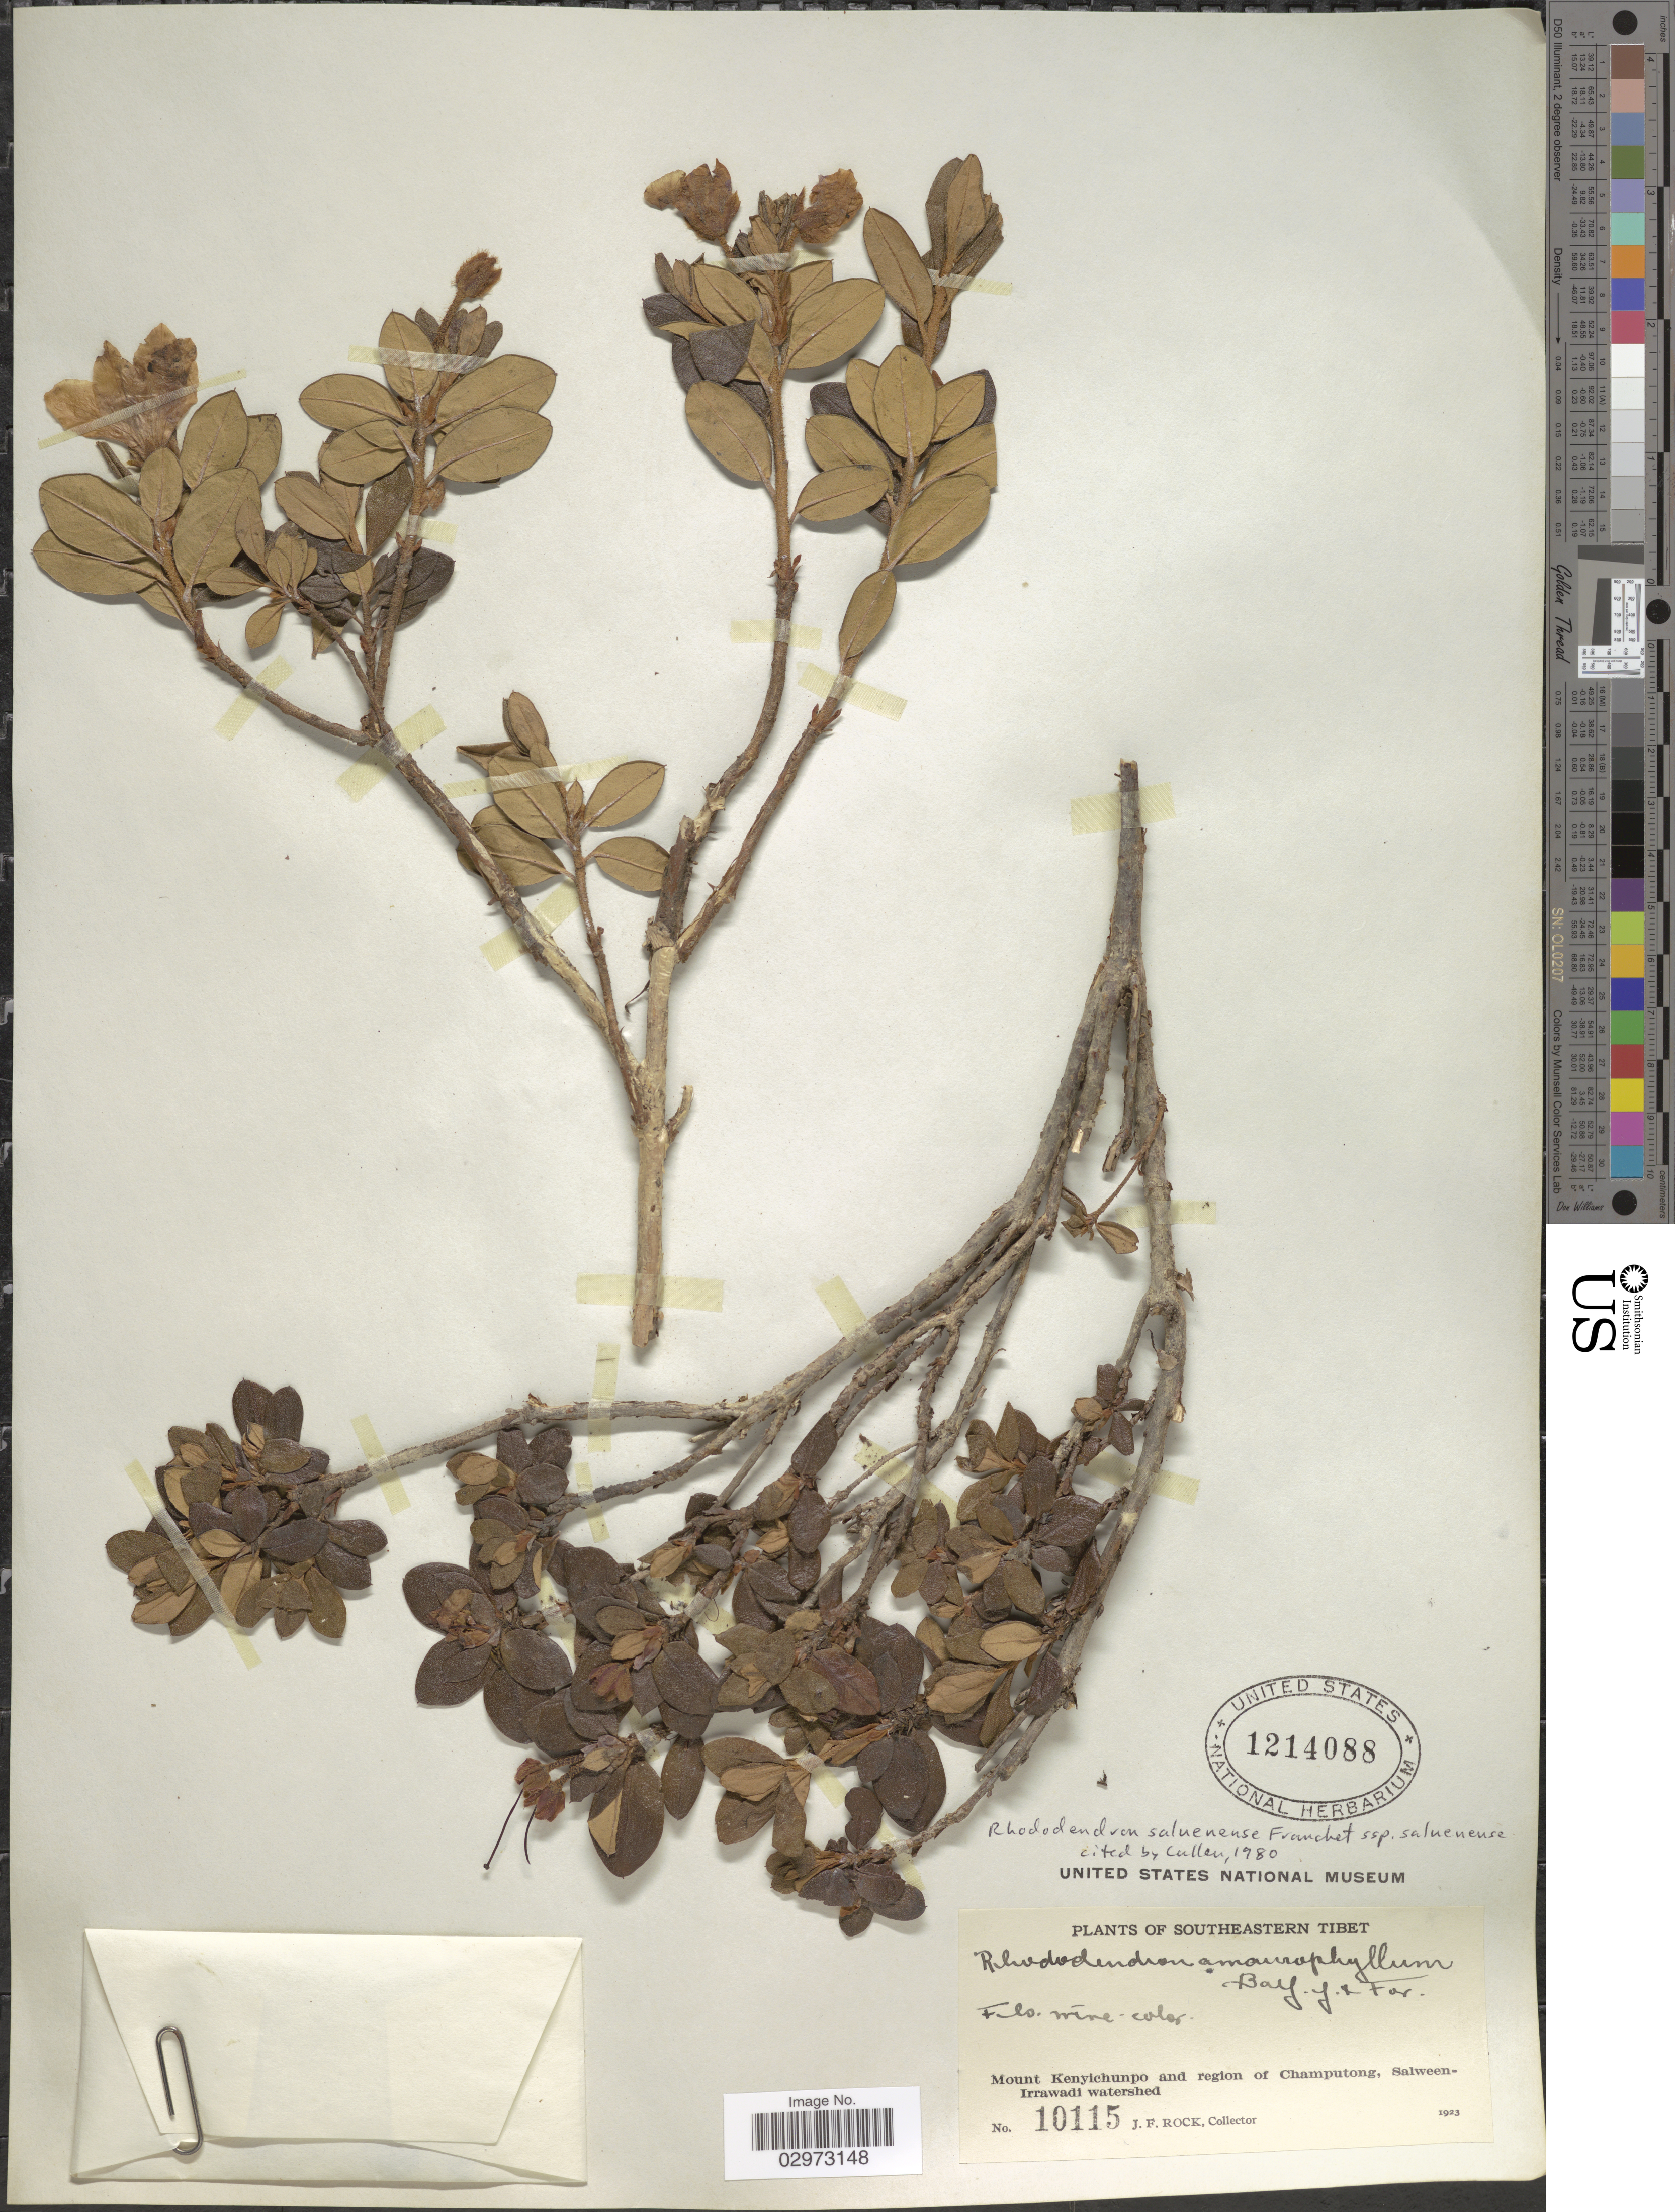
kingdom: Plantae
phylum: Tracheophyta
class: Magnoliopsida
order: Ericales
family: Ericaceae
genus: Rhododendron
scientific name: Rhododendron saluenense subsp. saluenense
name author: Franch.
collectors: J. Rock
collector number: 10115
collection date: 1923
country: China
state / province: Xizang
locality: Southeastern Tibet. Mount Kenyichunpo and region of Champutong, Salween-Irrawadi watershed.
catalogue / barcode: US 1214088